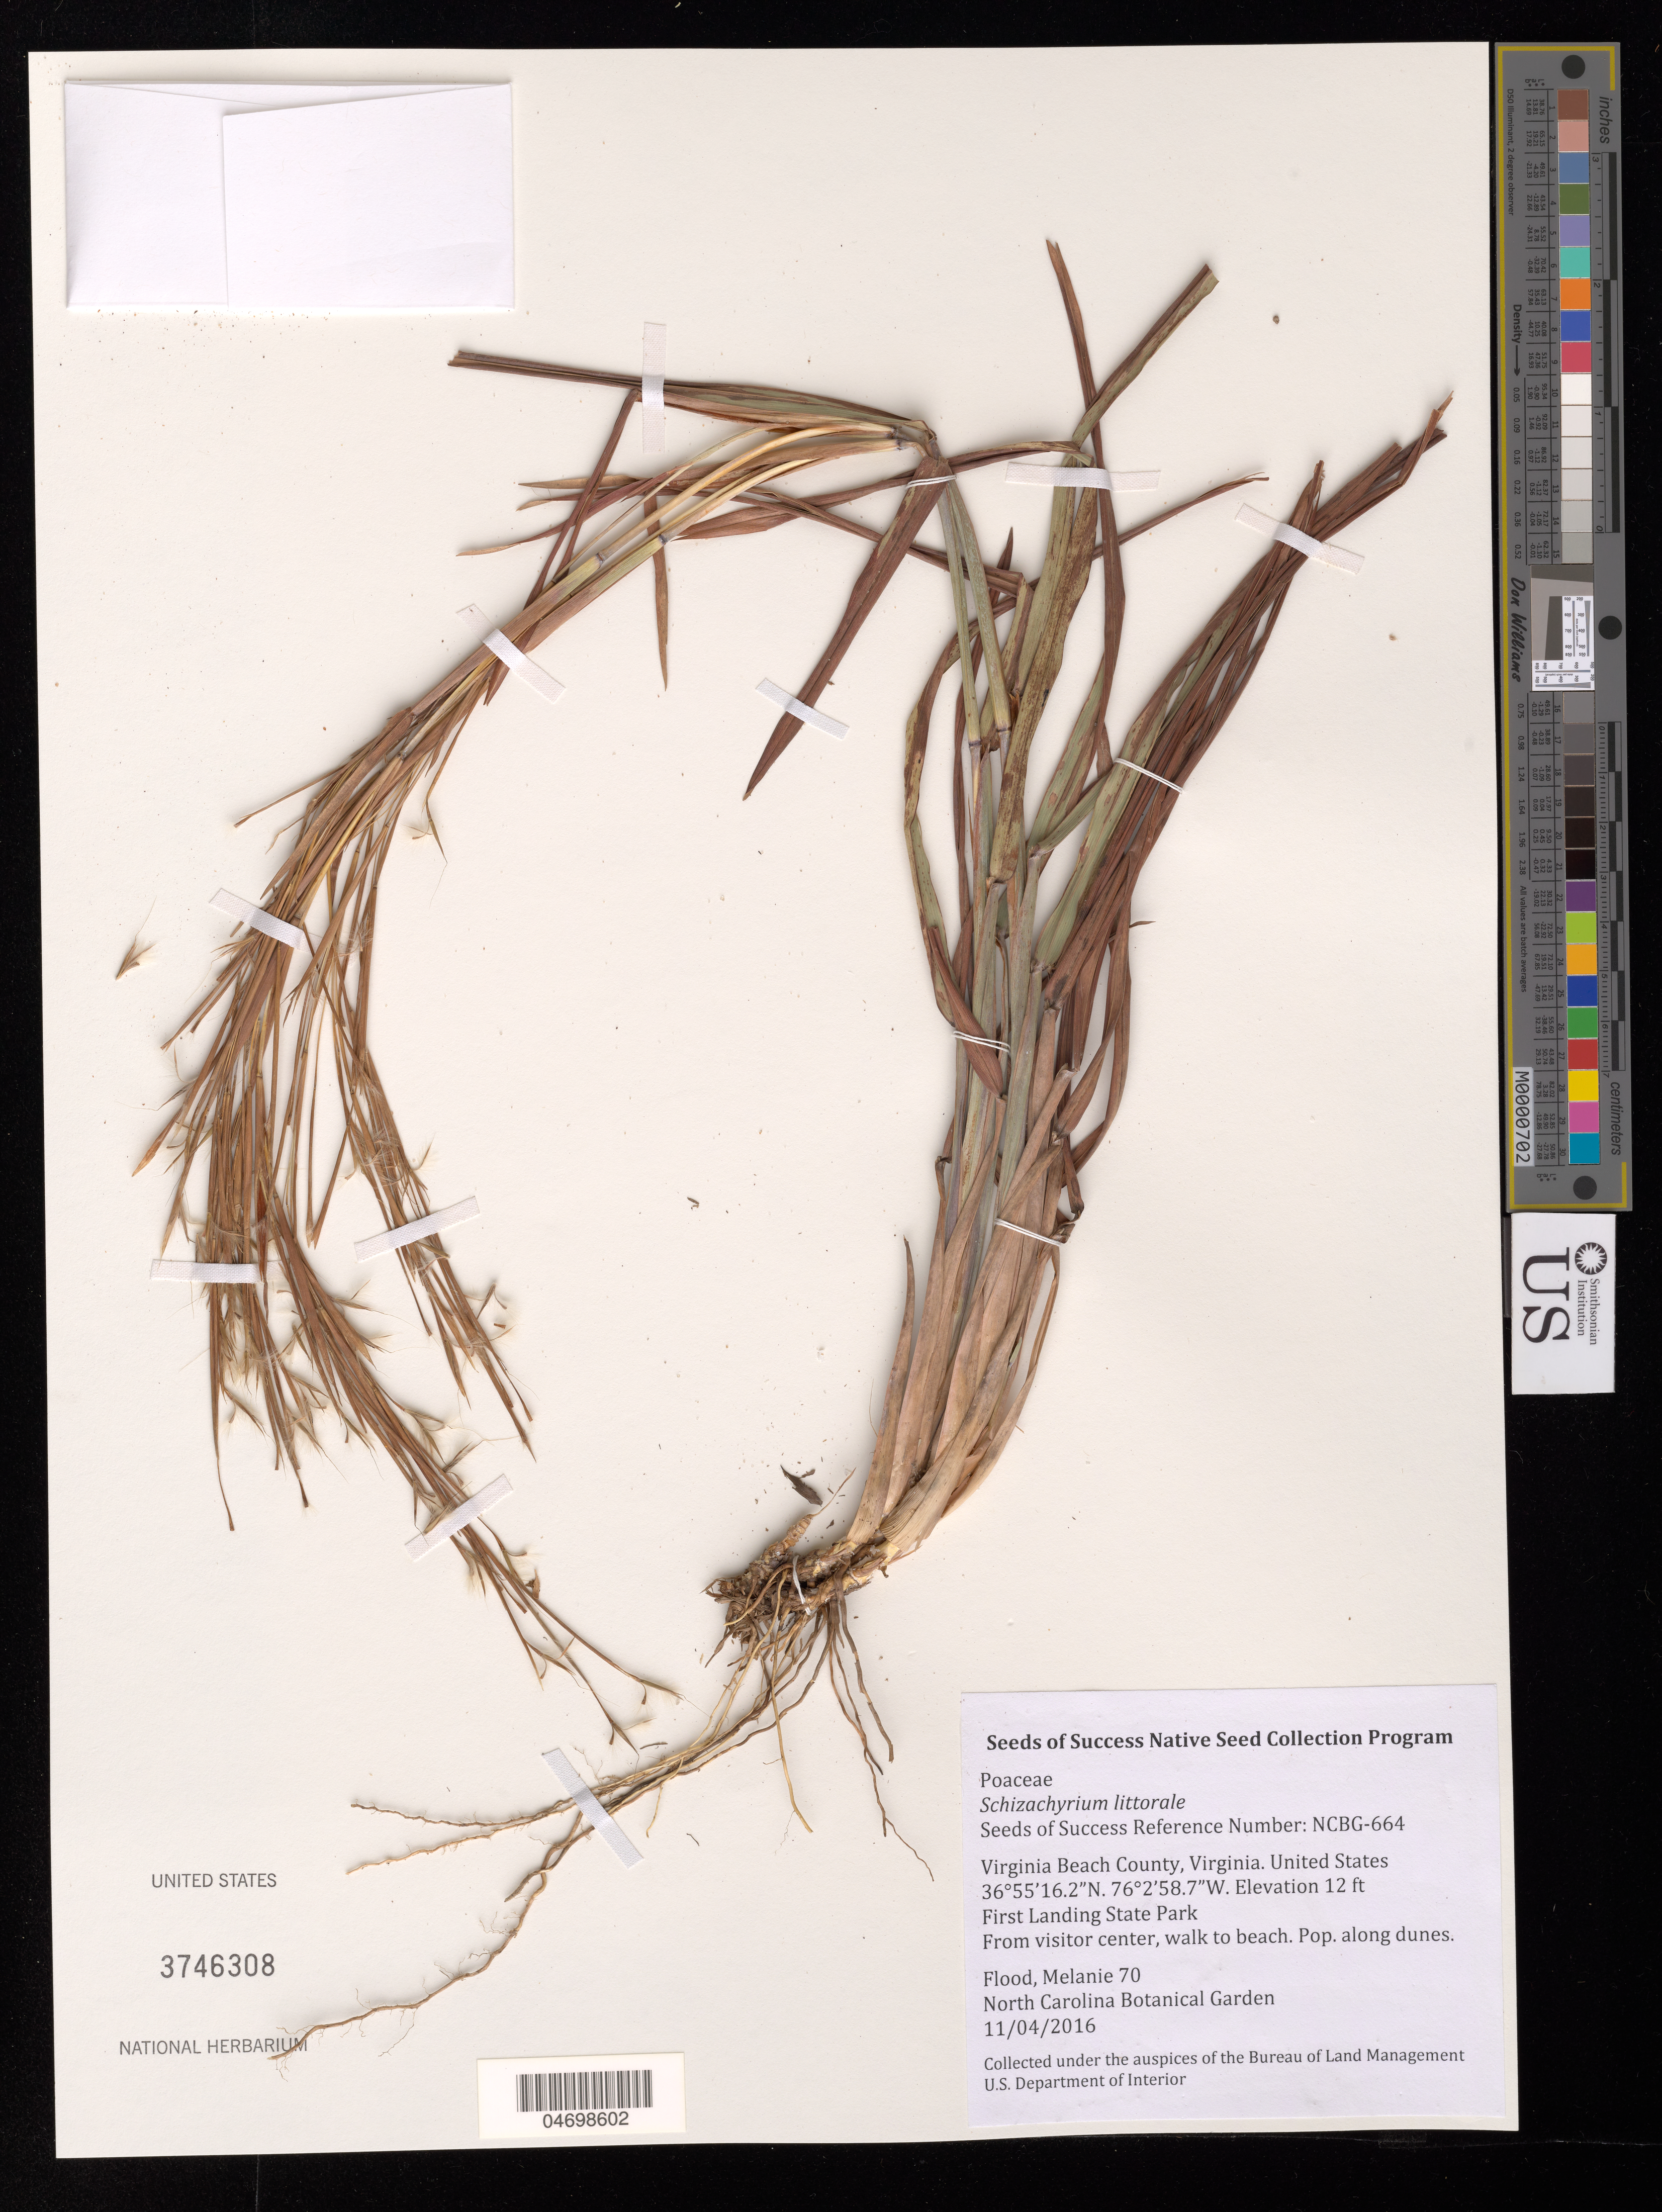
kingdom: Plantae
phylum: Tracheophyta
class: Liliopsida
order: Poales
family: Poaceae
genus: Schizachyrium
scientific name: Schizachyrium littorale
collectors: M. Flood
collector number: NCBG-664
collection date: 2016-11-04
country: United States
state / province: Virginia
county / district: City of Virginia Beach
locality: First Landing State Park, Chesapeake Bay Beach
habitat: Beachgrass-panicgrass dune grassland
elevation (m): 4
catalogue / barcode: US 3746308